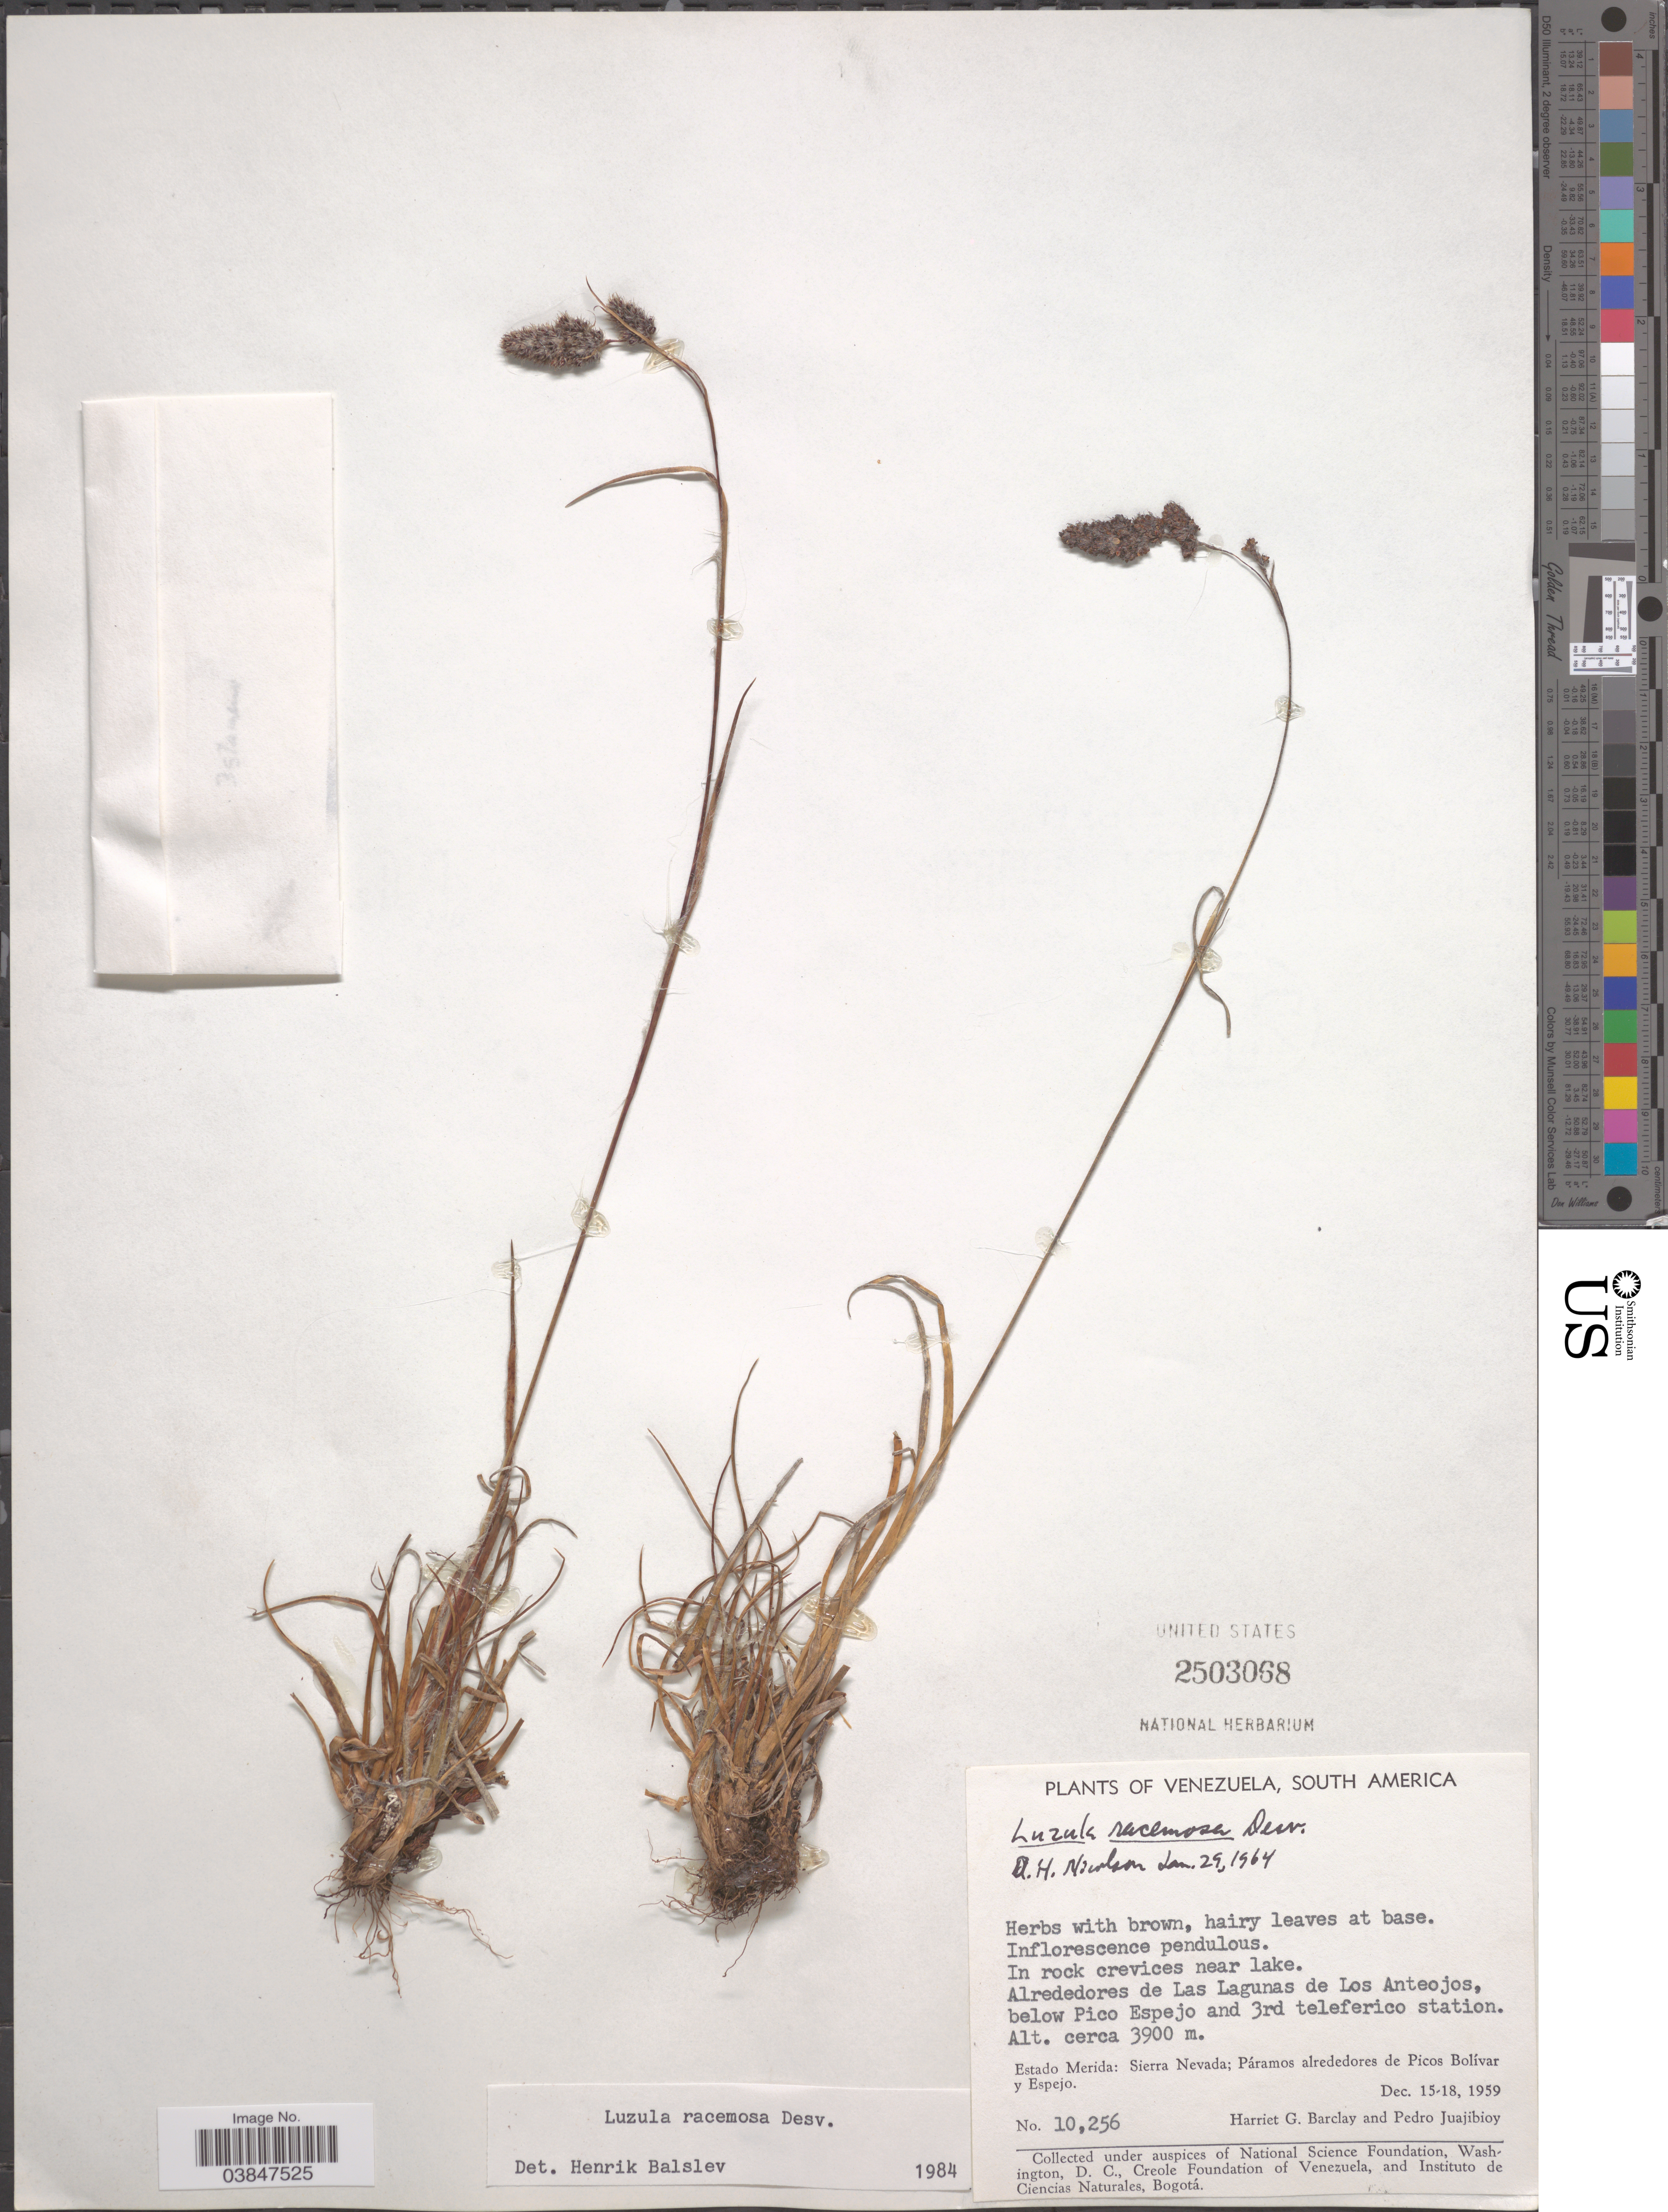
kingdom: Plantae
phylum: Tracheophyta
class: Liliopsida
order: Poales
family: Juncaceae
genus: Luzula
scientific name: Luzula racemosa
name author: Desv.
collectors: H. G. Barclay & P. Juajibioy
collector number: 10256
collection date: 1959-12-15/1959-12-18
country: Venezuela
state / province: Merida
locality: Alrededores de Las Lagunas de Los Anteojas, below Pico Espejo and 3rd teleferico station. Sierra Nevada; Páramos alrededores de Picos Bolívar y Espejo.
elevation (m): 3900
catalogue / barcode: US 2503068